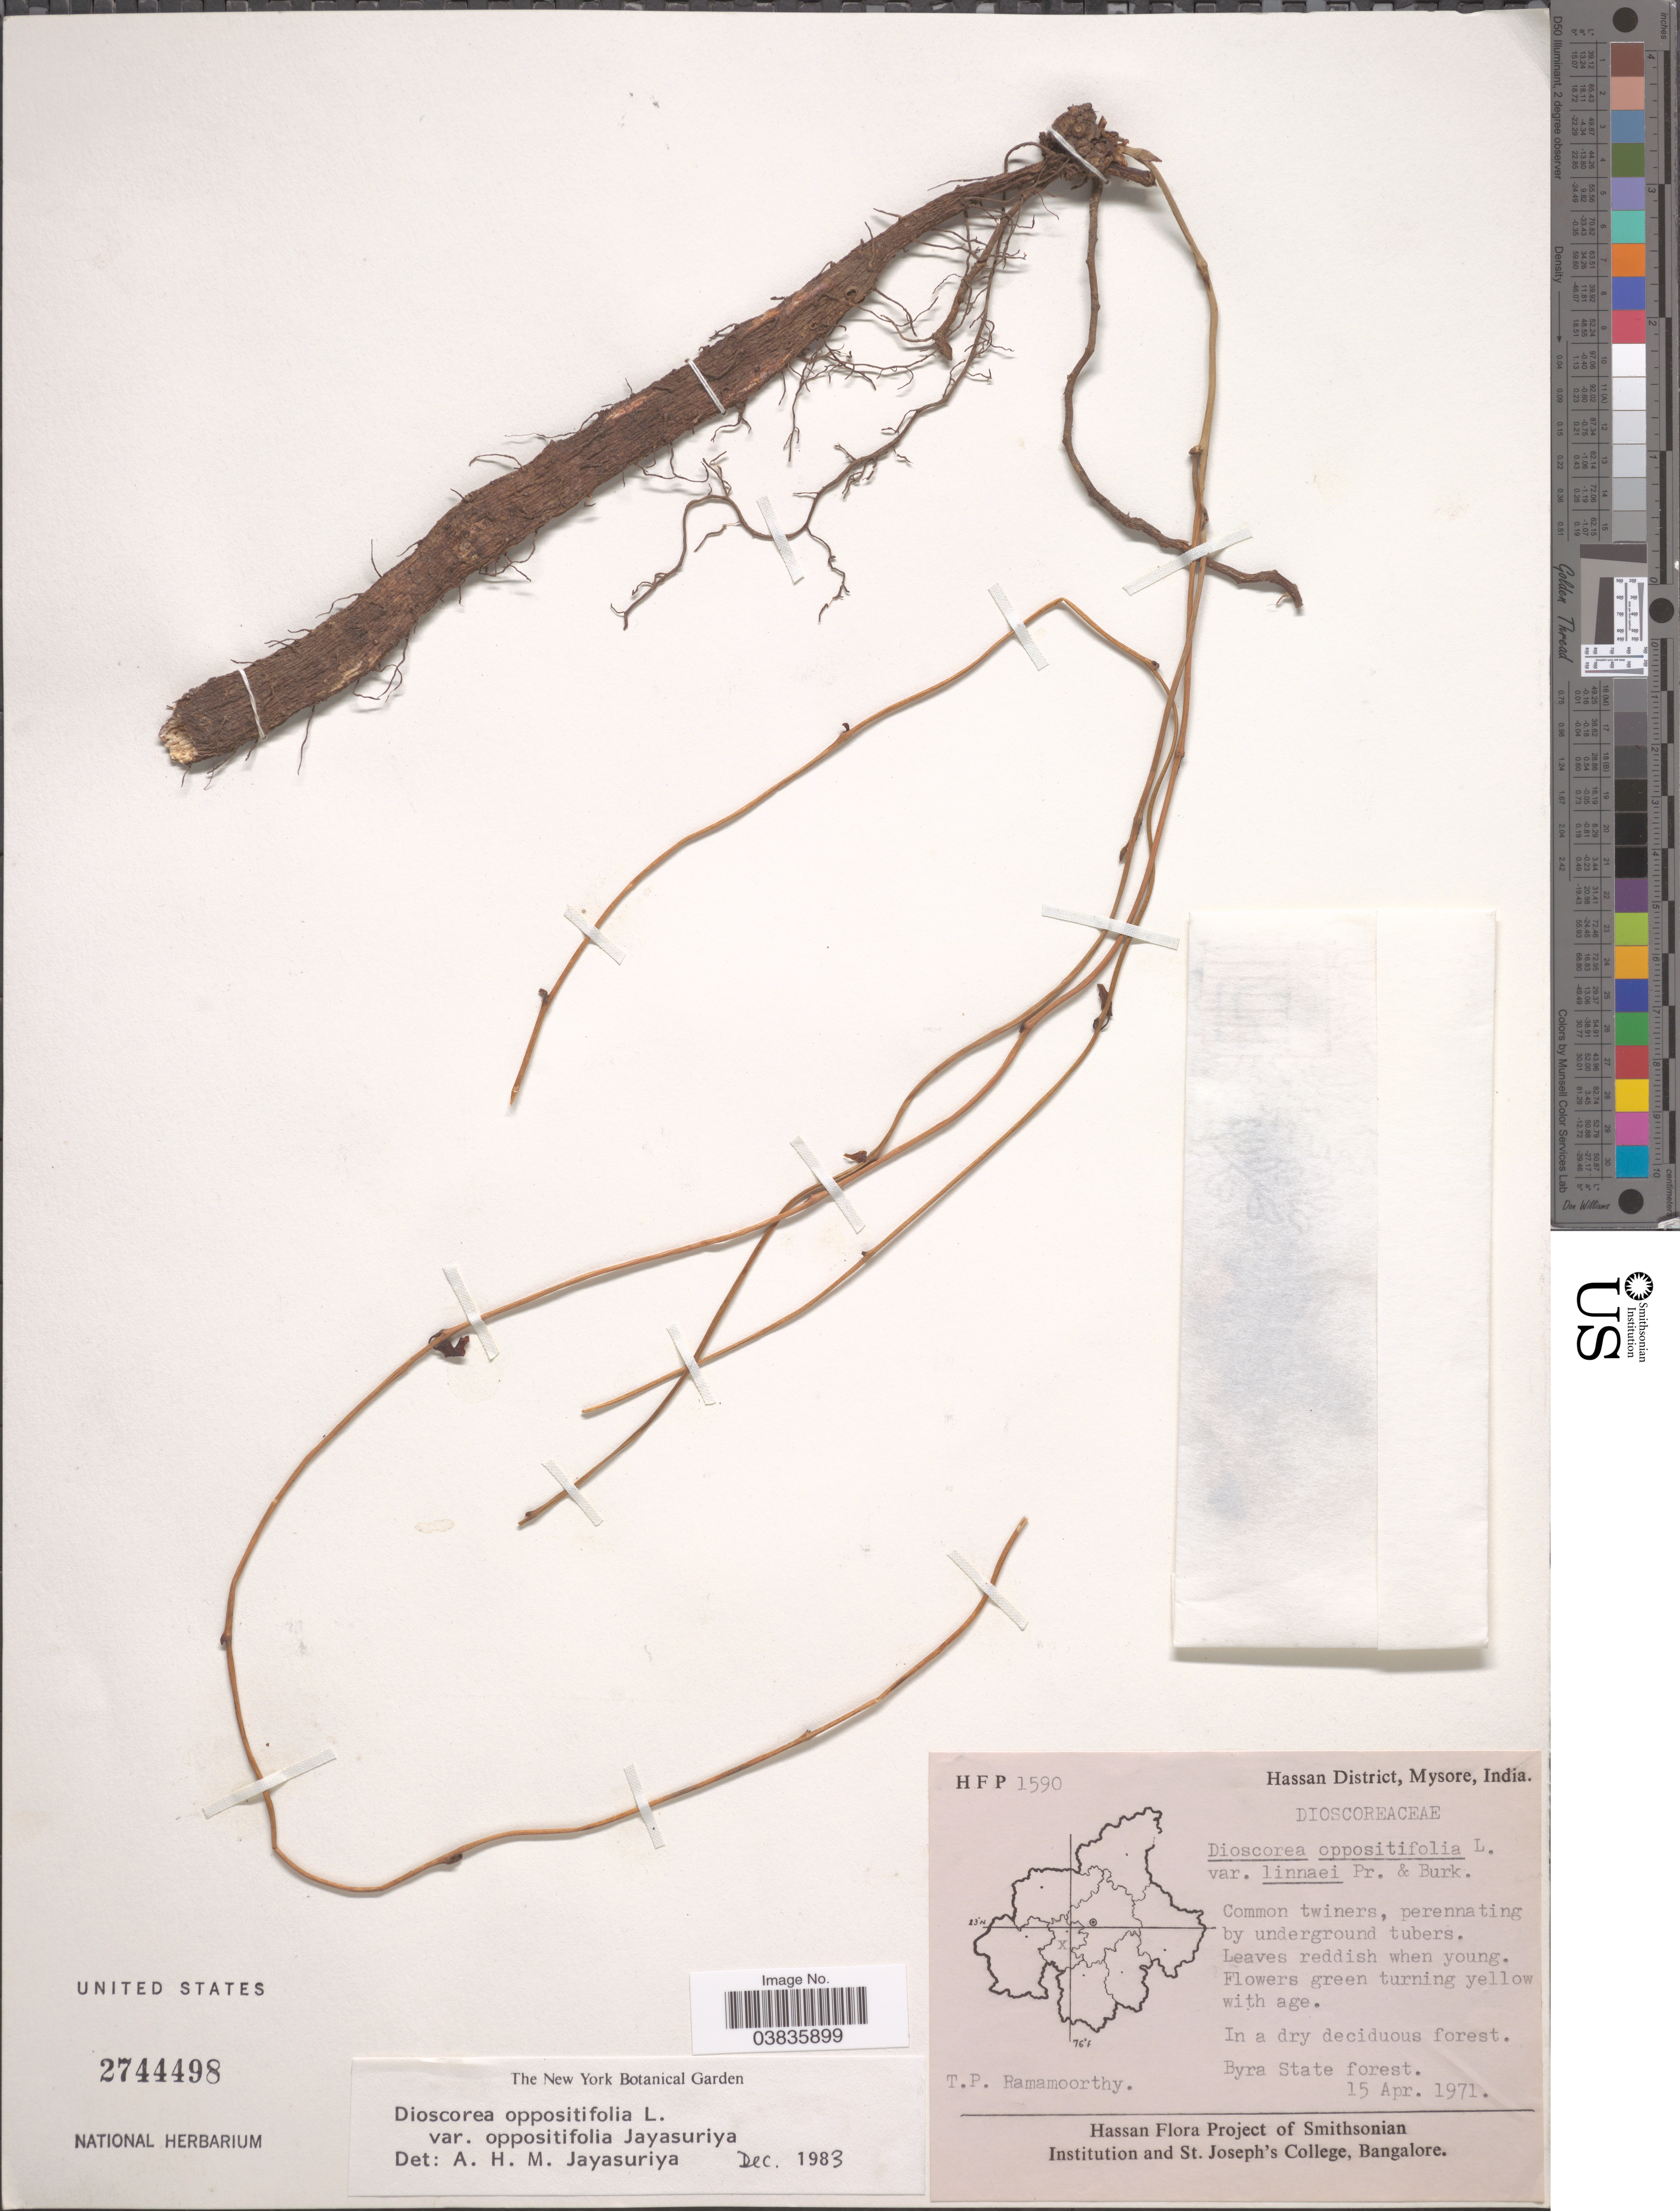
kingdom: Plantae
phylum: Tracheophyta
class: Liliopsida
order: Dioscoreales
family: Dioscoreaceae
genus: Dioscorea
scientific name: Dioscorea oppositifolia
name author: L.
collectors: T. P. Ramamoorthy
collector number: HFP 1590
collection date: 1970-04-15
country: India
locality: Hassan District, Mysore. Byra State forest.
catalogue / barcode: US 2744498